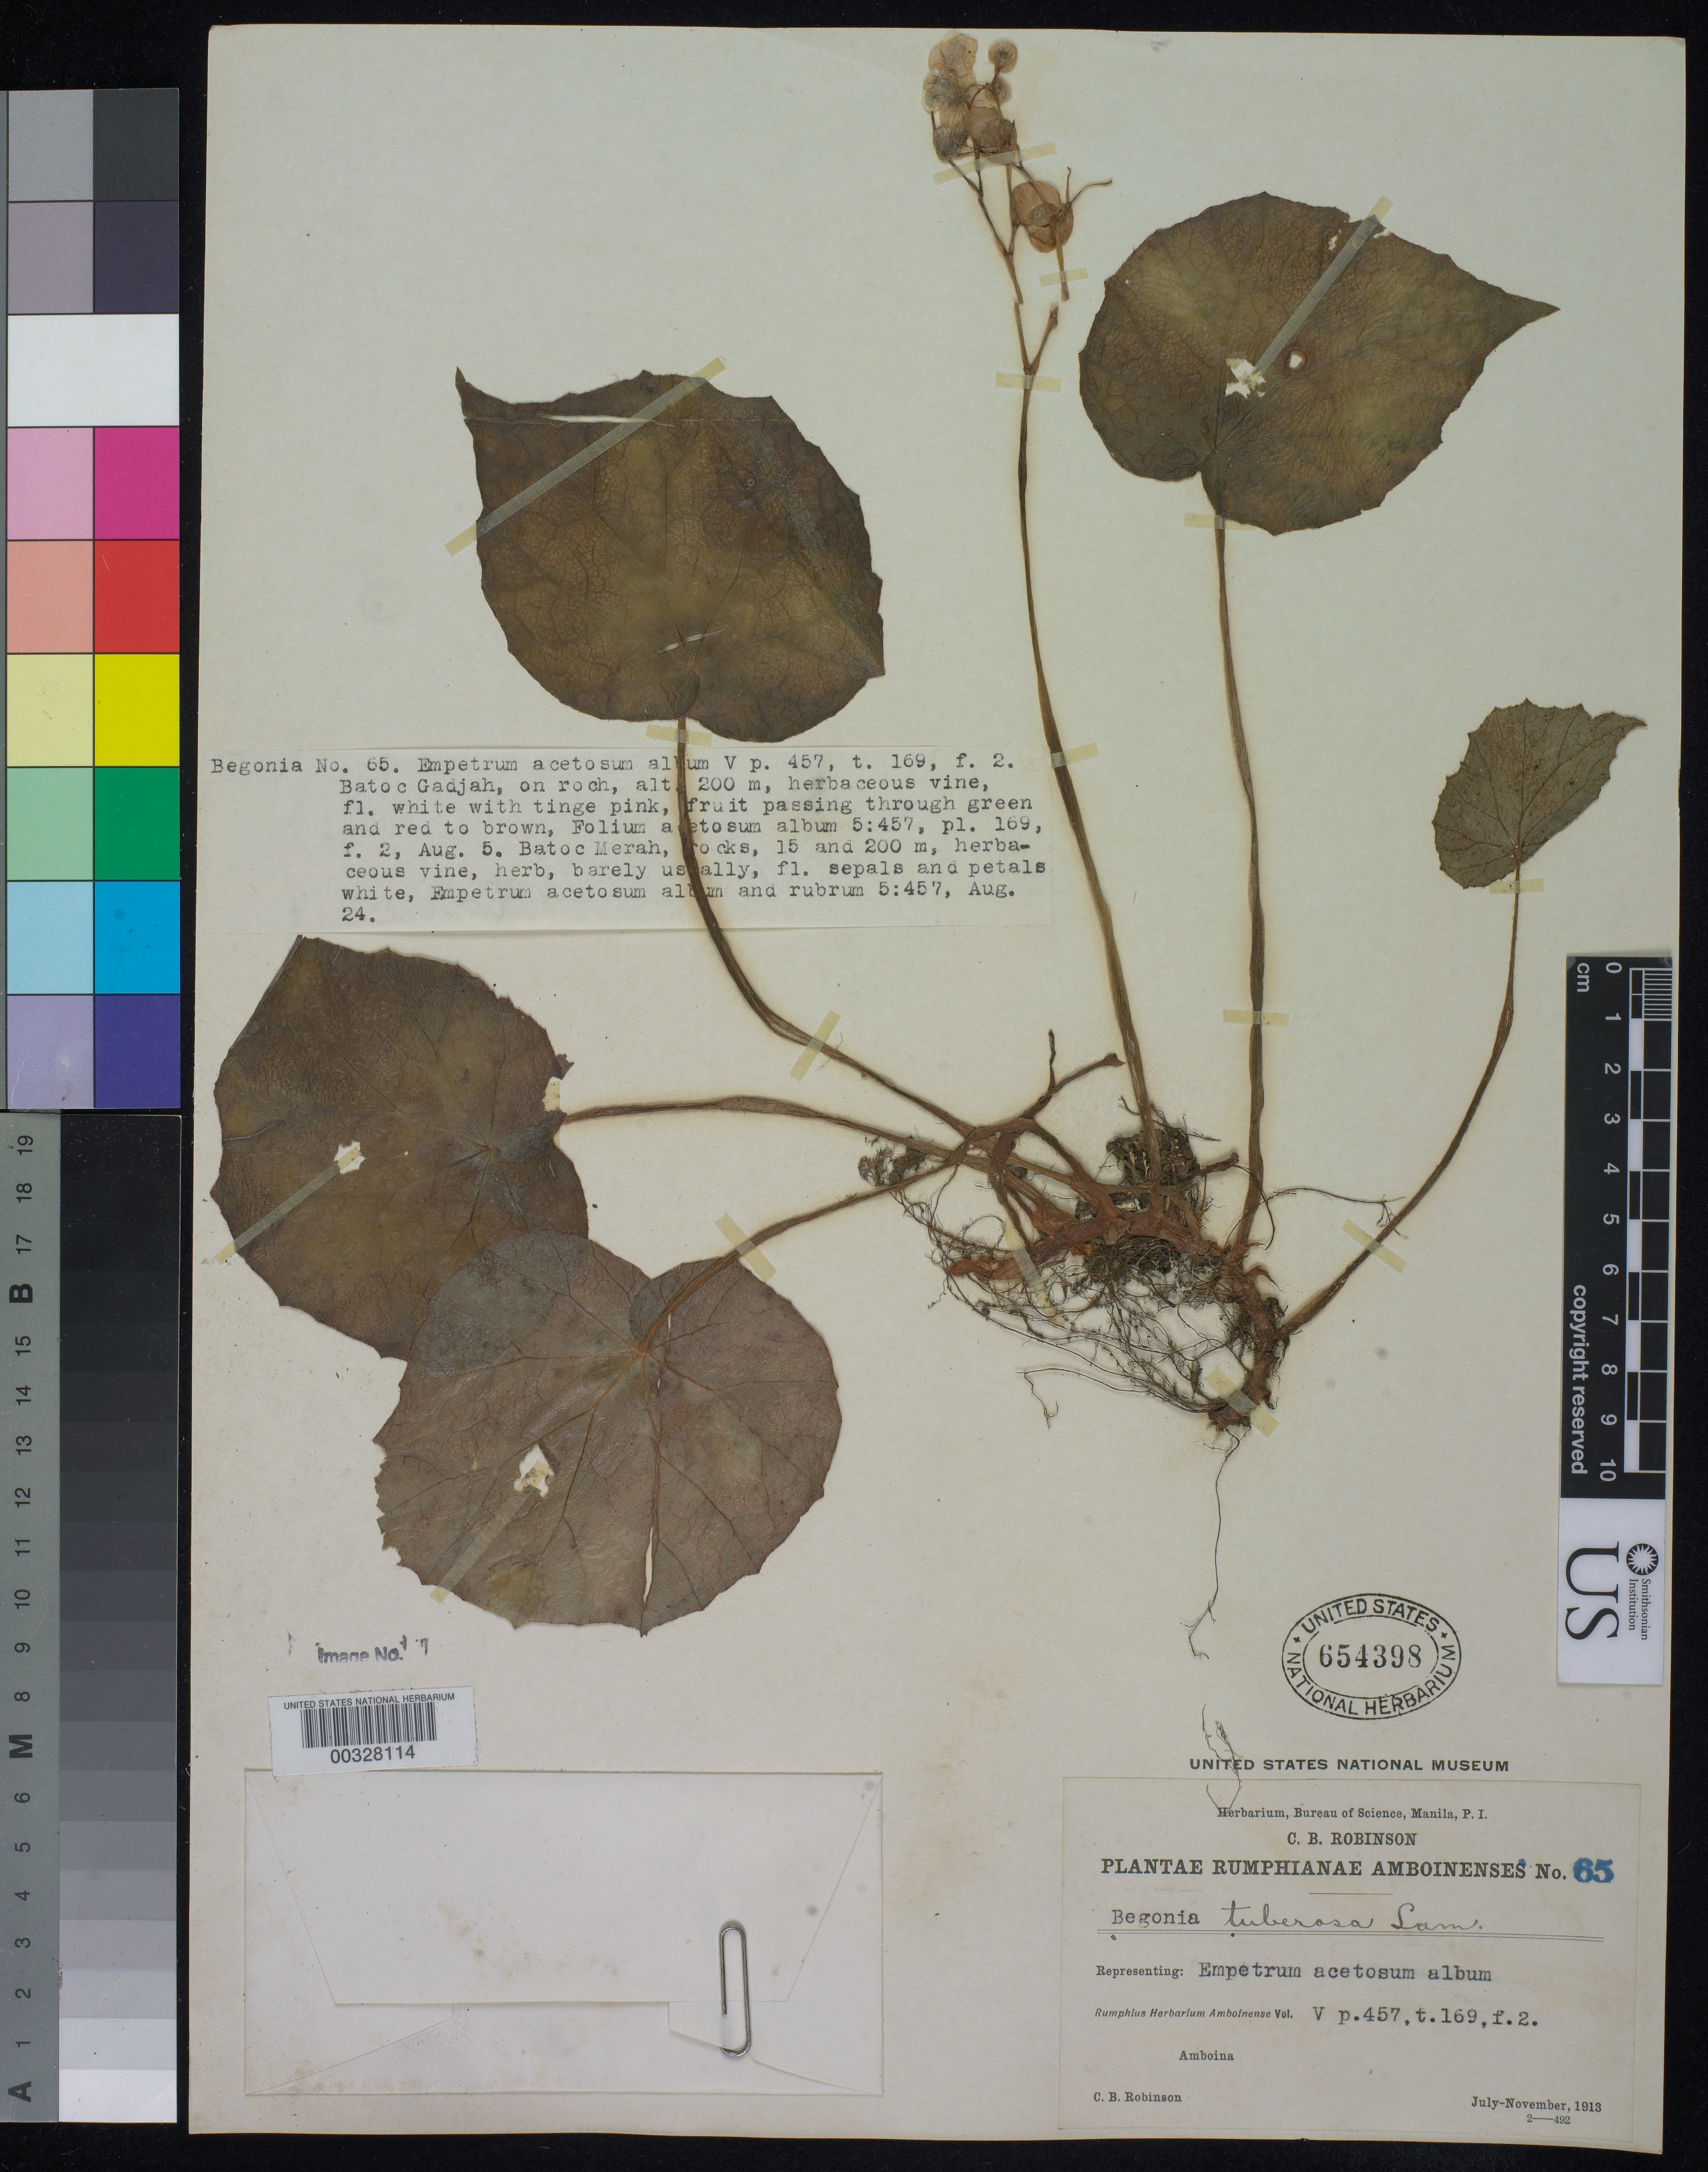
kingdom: Plantae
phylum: Tracheophyta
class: Magnoliopsida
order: Cucurbitales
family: Begoniaceae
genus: Begonia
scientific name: Begonia muricata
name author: Blume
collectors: C. Robinson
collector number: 65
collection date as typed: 05 Aug 1913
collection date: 1913-08-05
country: Indonesia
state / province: Maluku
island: Amboina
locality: Batoc gadjah [Moluccas]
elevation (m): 200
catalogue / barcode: US 654398